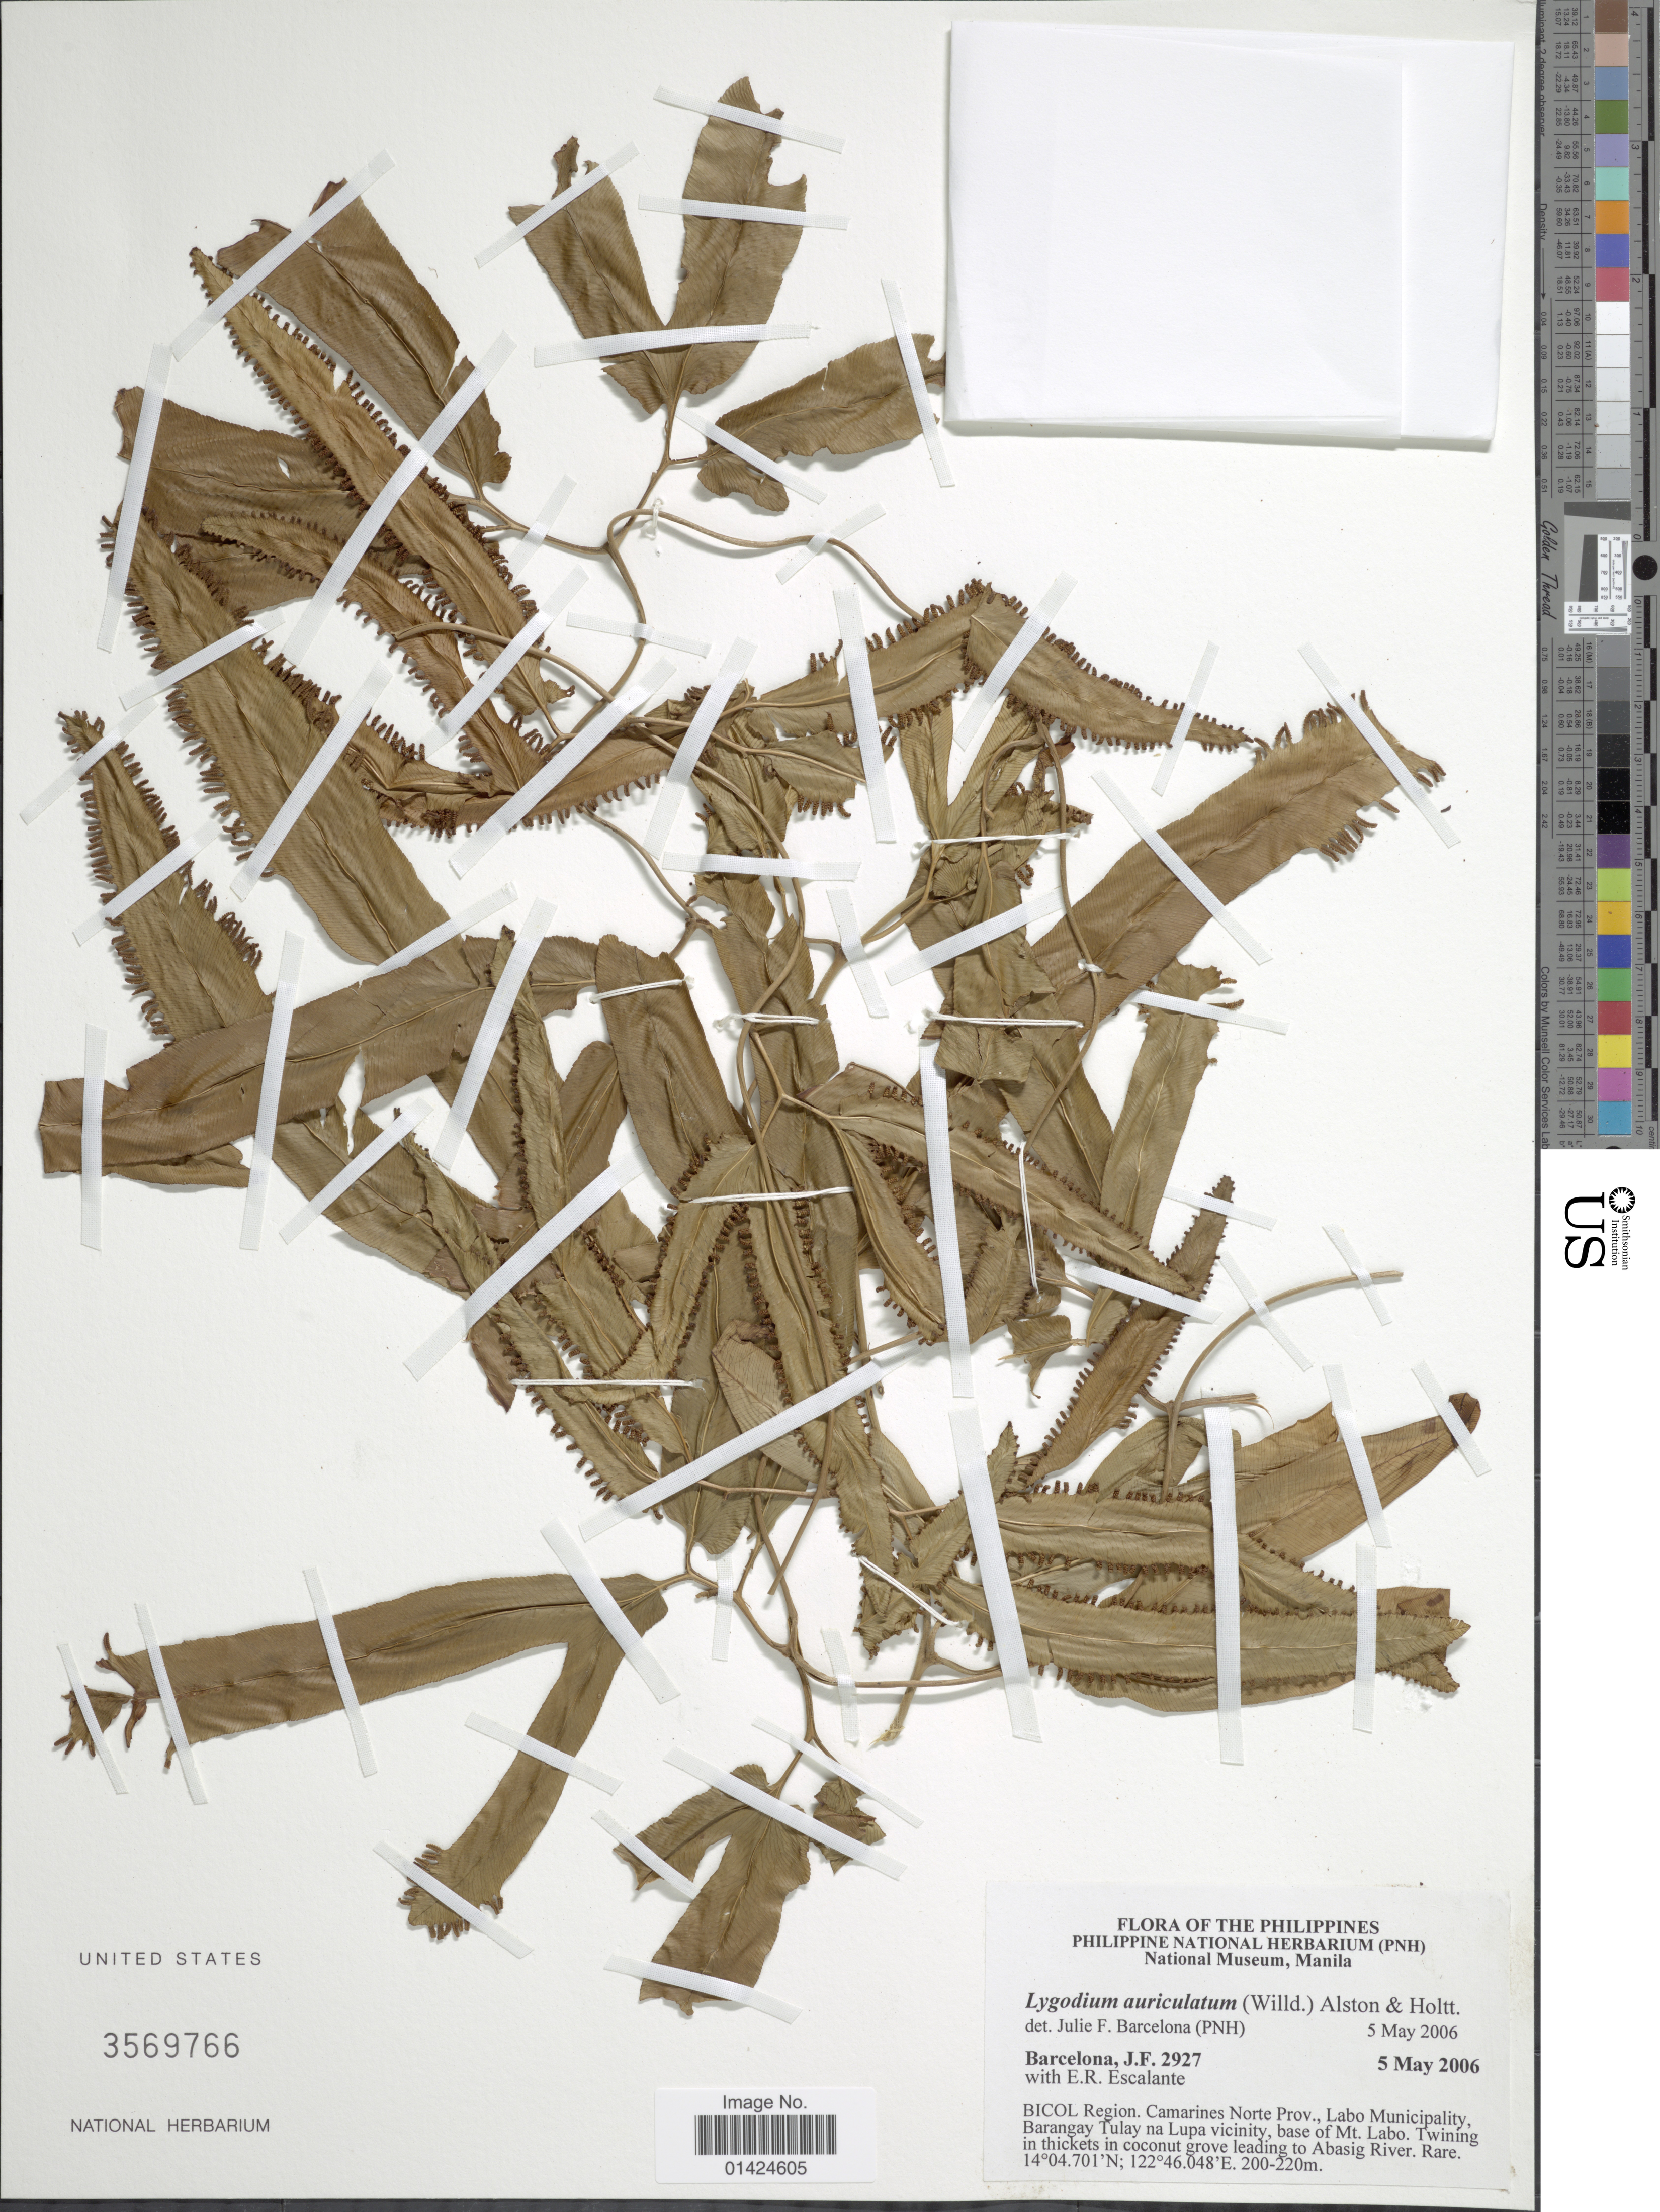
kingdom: Plantae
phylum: Tracheophyta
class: Polypodiopsida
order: Schizaeales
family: Lygodiaceae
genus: Lygodium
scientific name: Lygodium auriculatum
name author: (Willd.) Alston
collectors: J. F. Barcelona & E. Escalante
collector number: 2927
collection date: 2006-05-05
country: Philippines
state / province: Bicol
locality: Camarines Norte Prov., Labo Municipality, Barangay Tulay na Lupa vicinity, base of Mt Labo.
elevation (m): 200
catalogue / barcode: US 3569766